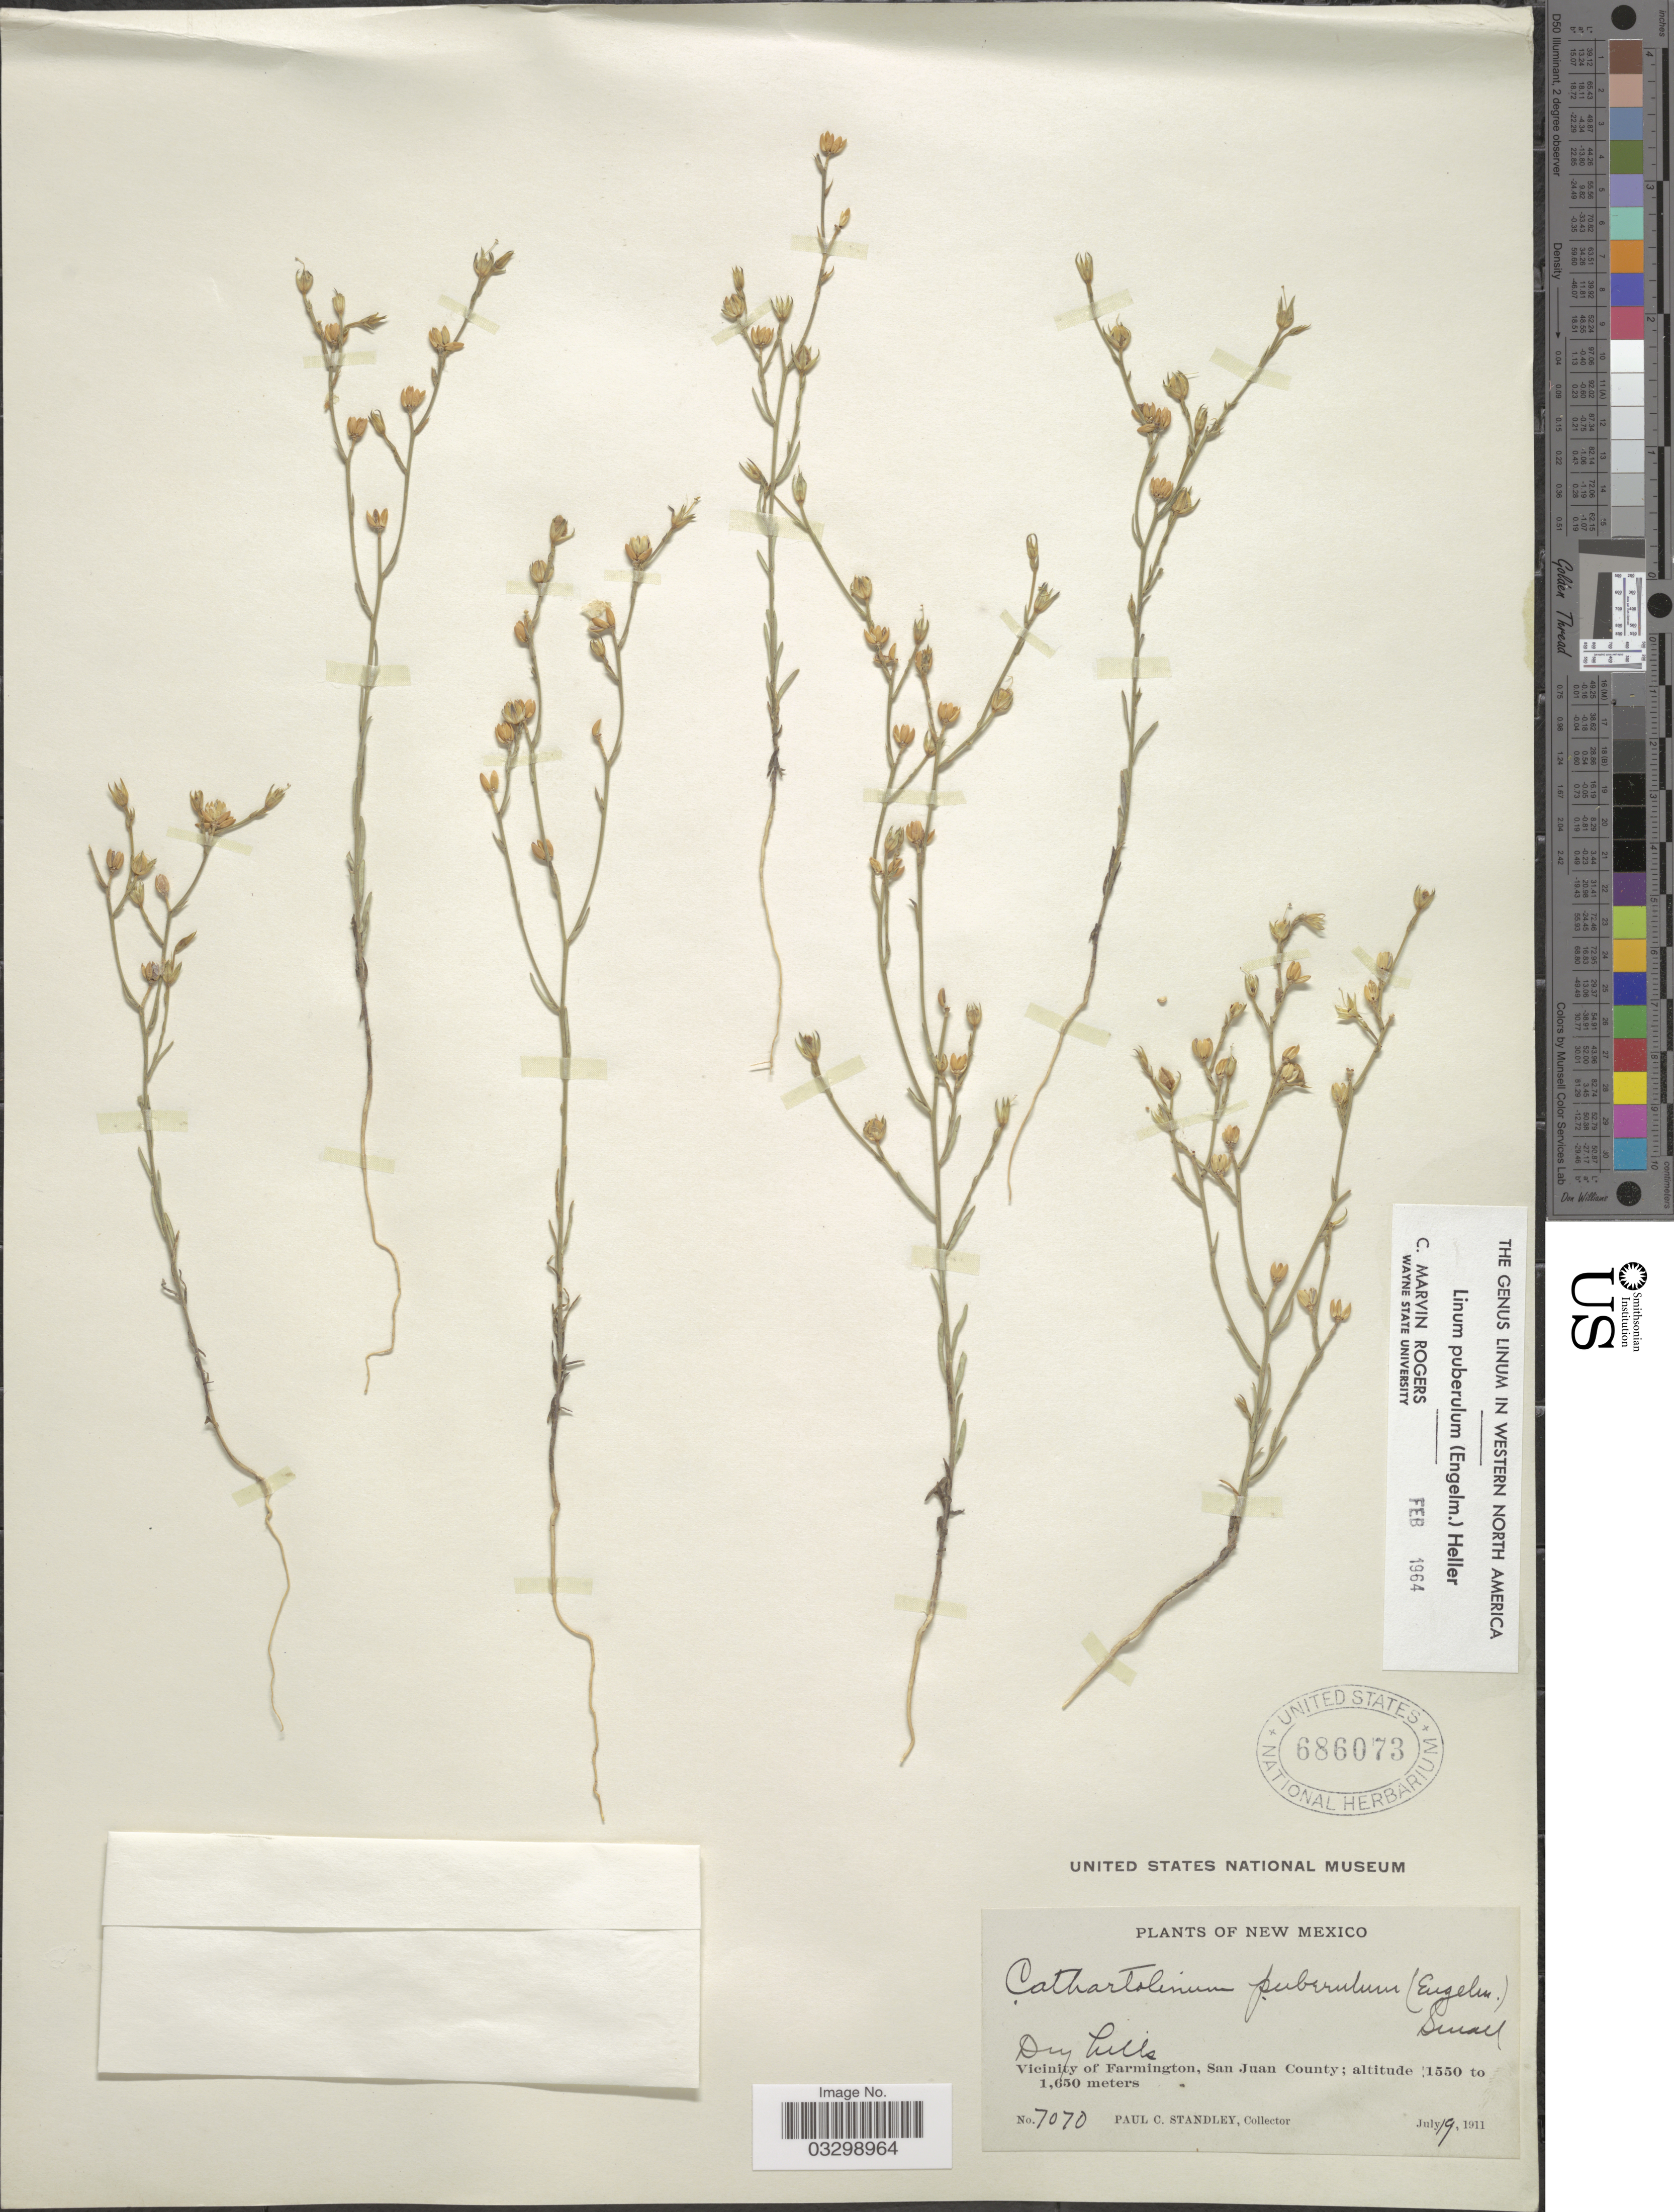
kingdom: Plantae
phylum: Tracheophyta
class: Magnoliopsida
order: Malpighiales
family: Linaceae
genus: Linum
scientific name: Linum puberulum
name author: (Engelm.) A. Heller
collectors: P. C. Standley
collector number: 7070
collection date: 1911-07-19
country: United States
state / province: New Mexico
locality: Vicinity of Farmington, San Juan County.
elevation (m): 1550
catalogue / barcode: US 686073